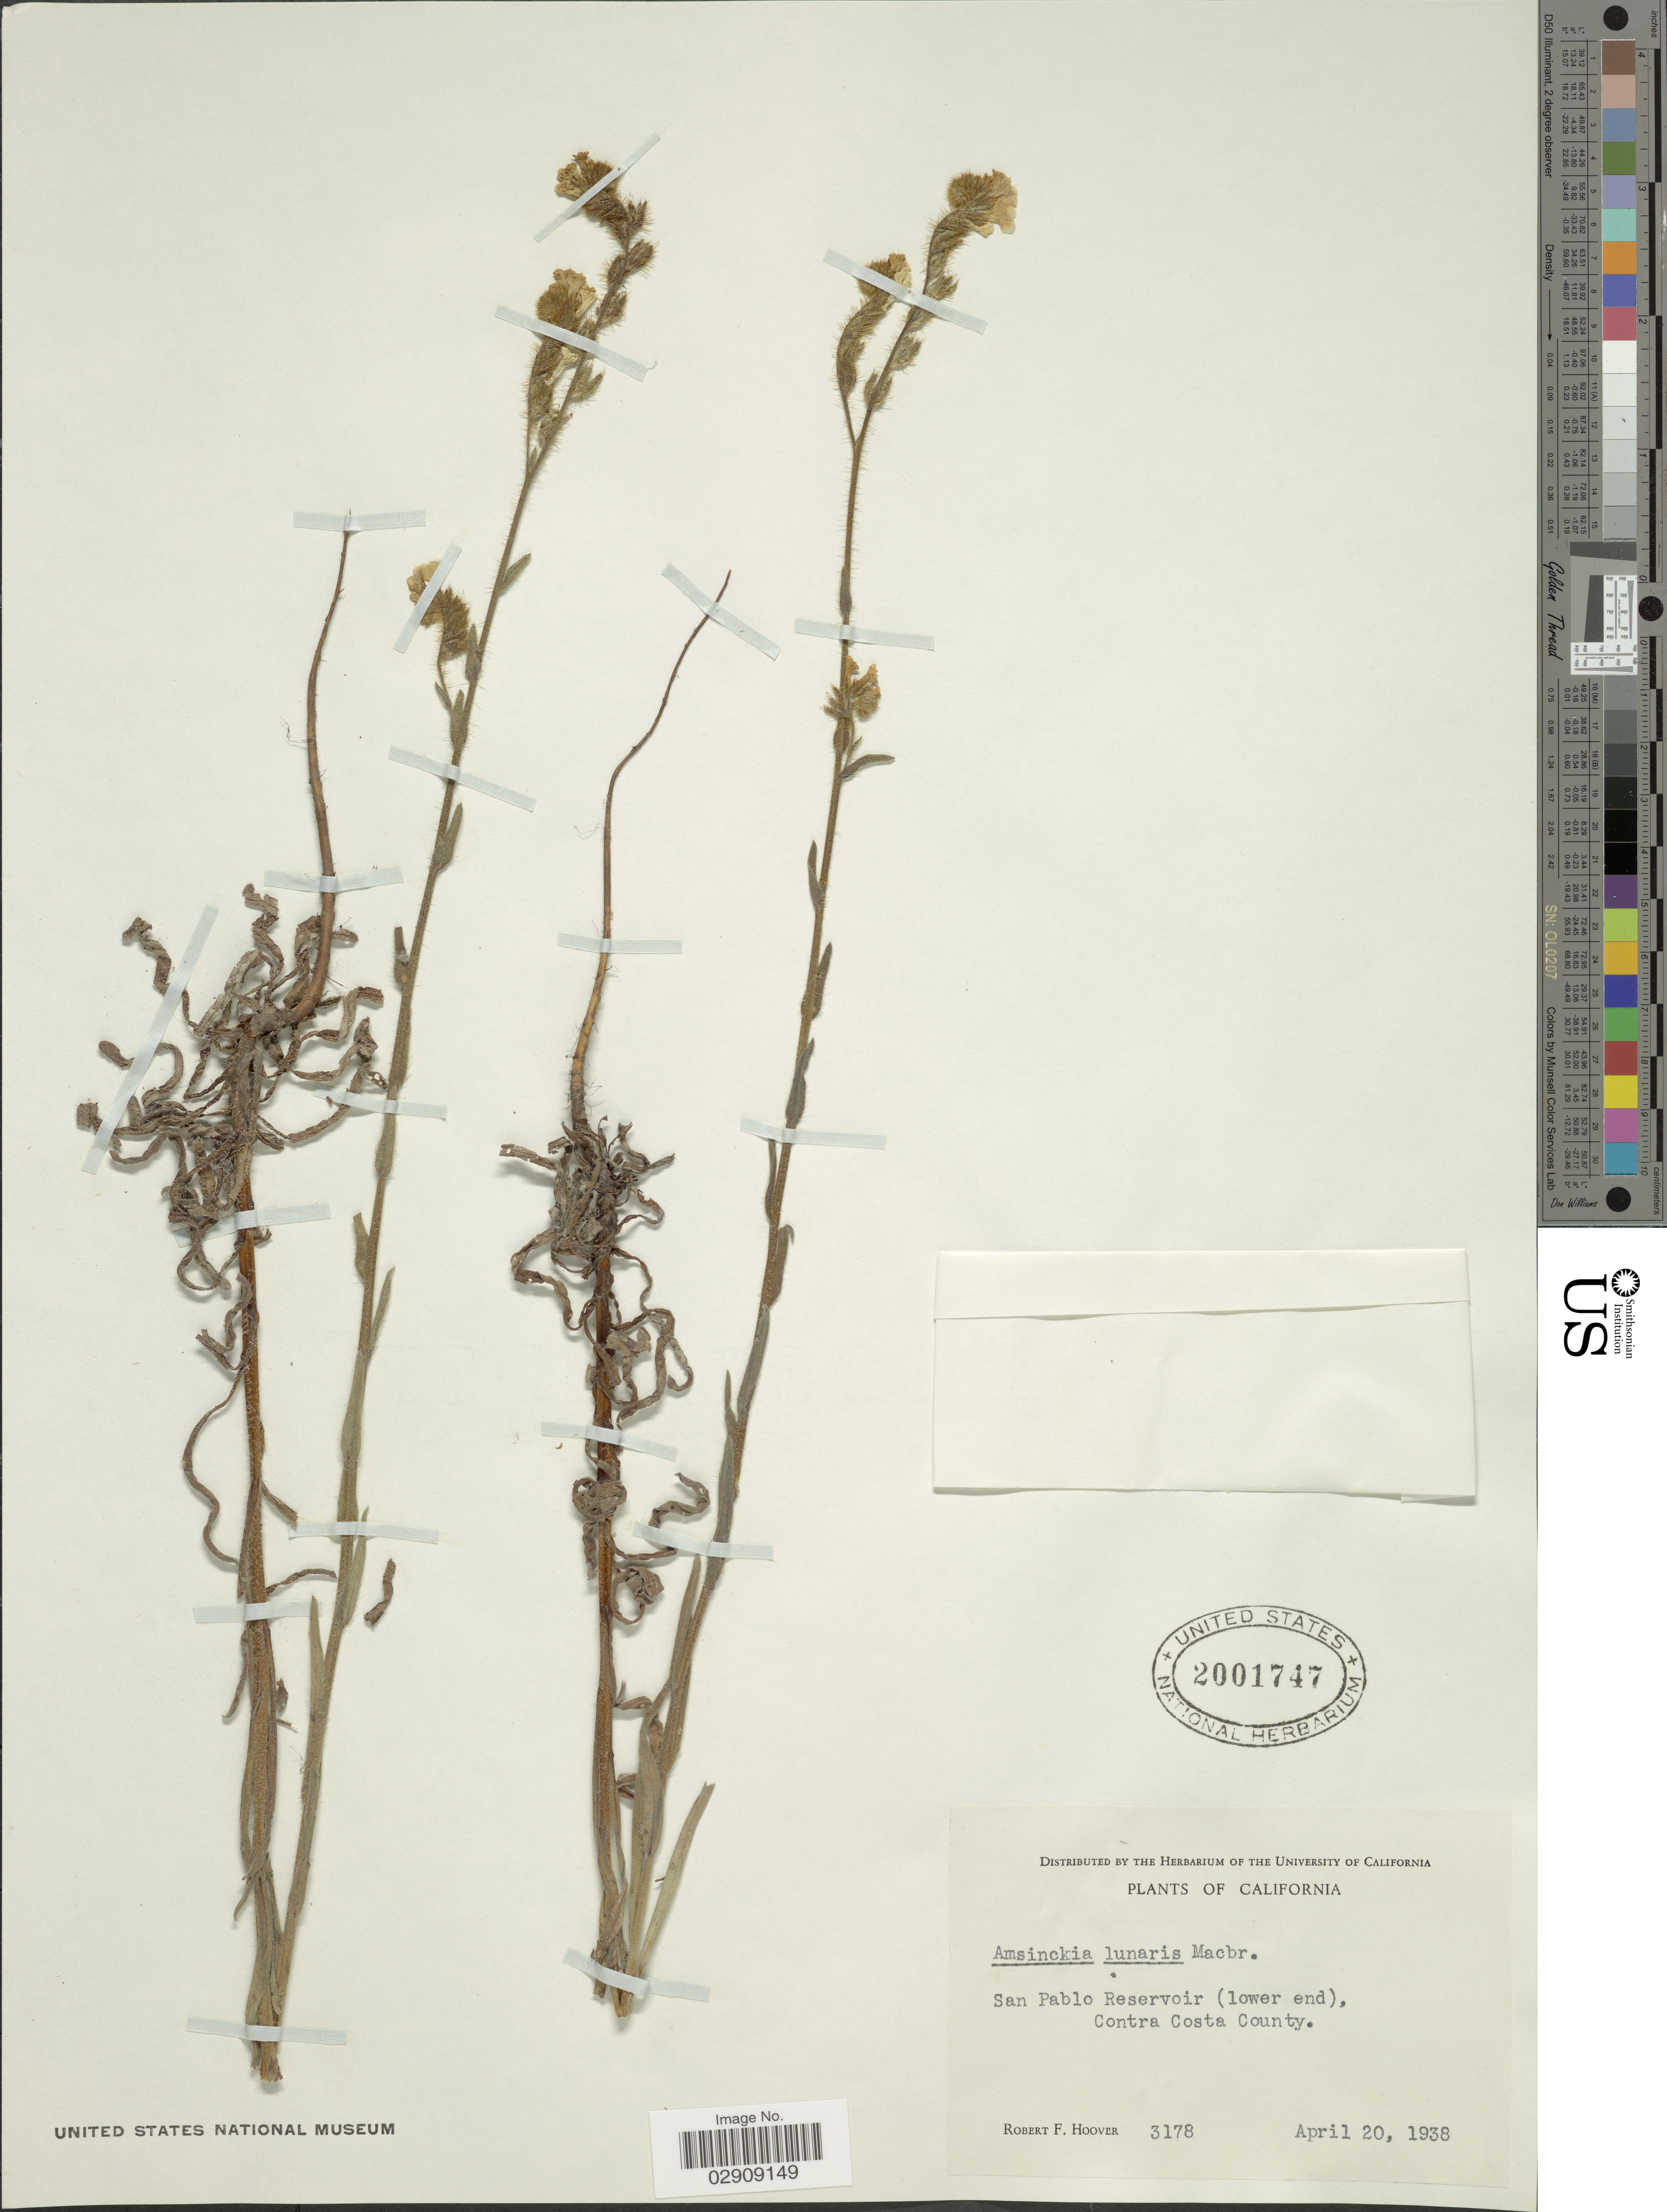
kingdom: Plantae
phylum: Tracheophyta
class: Magnoliopsida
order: Boraginales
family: Boraginaceae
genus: Amsinckia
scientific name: Amsinckia lunaris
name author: J.F. Macbr.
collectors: R. F. Hoover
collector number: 3178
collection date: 1938-04-20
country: United States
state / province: California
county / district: Contra Costa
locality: San Pablo Reservoir (lower end), Contra Costa County.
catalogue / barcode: US 2001747